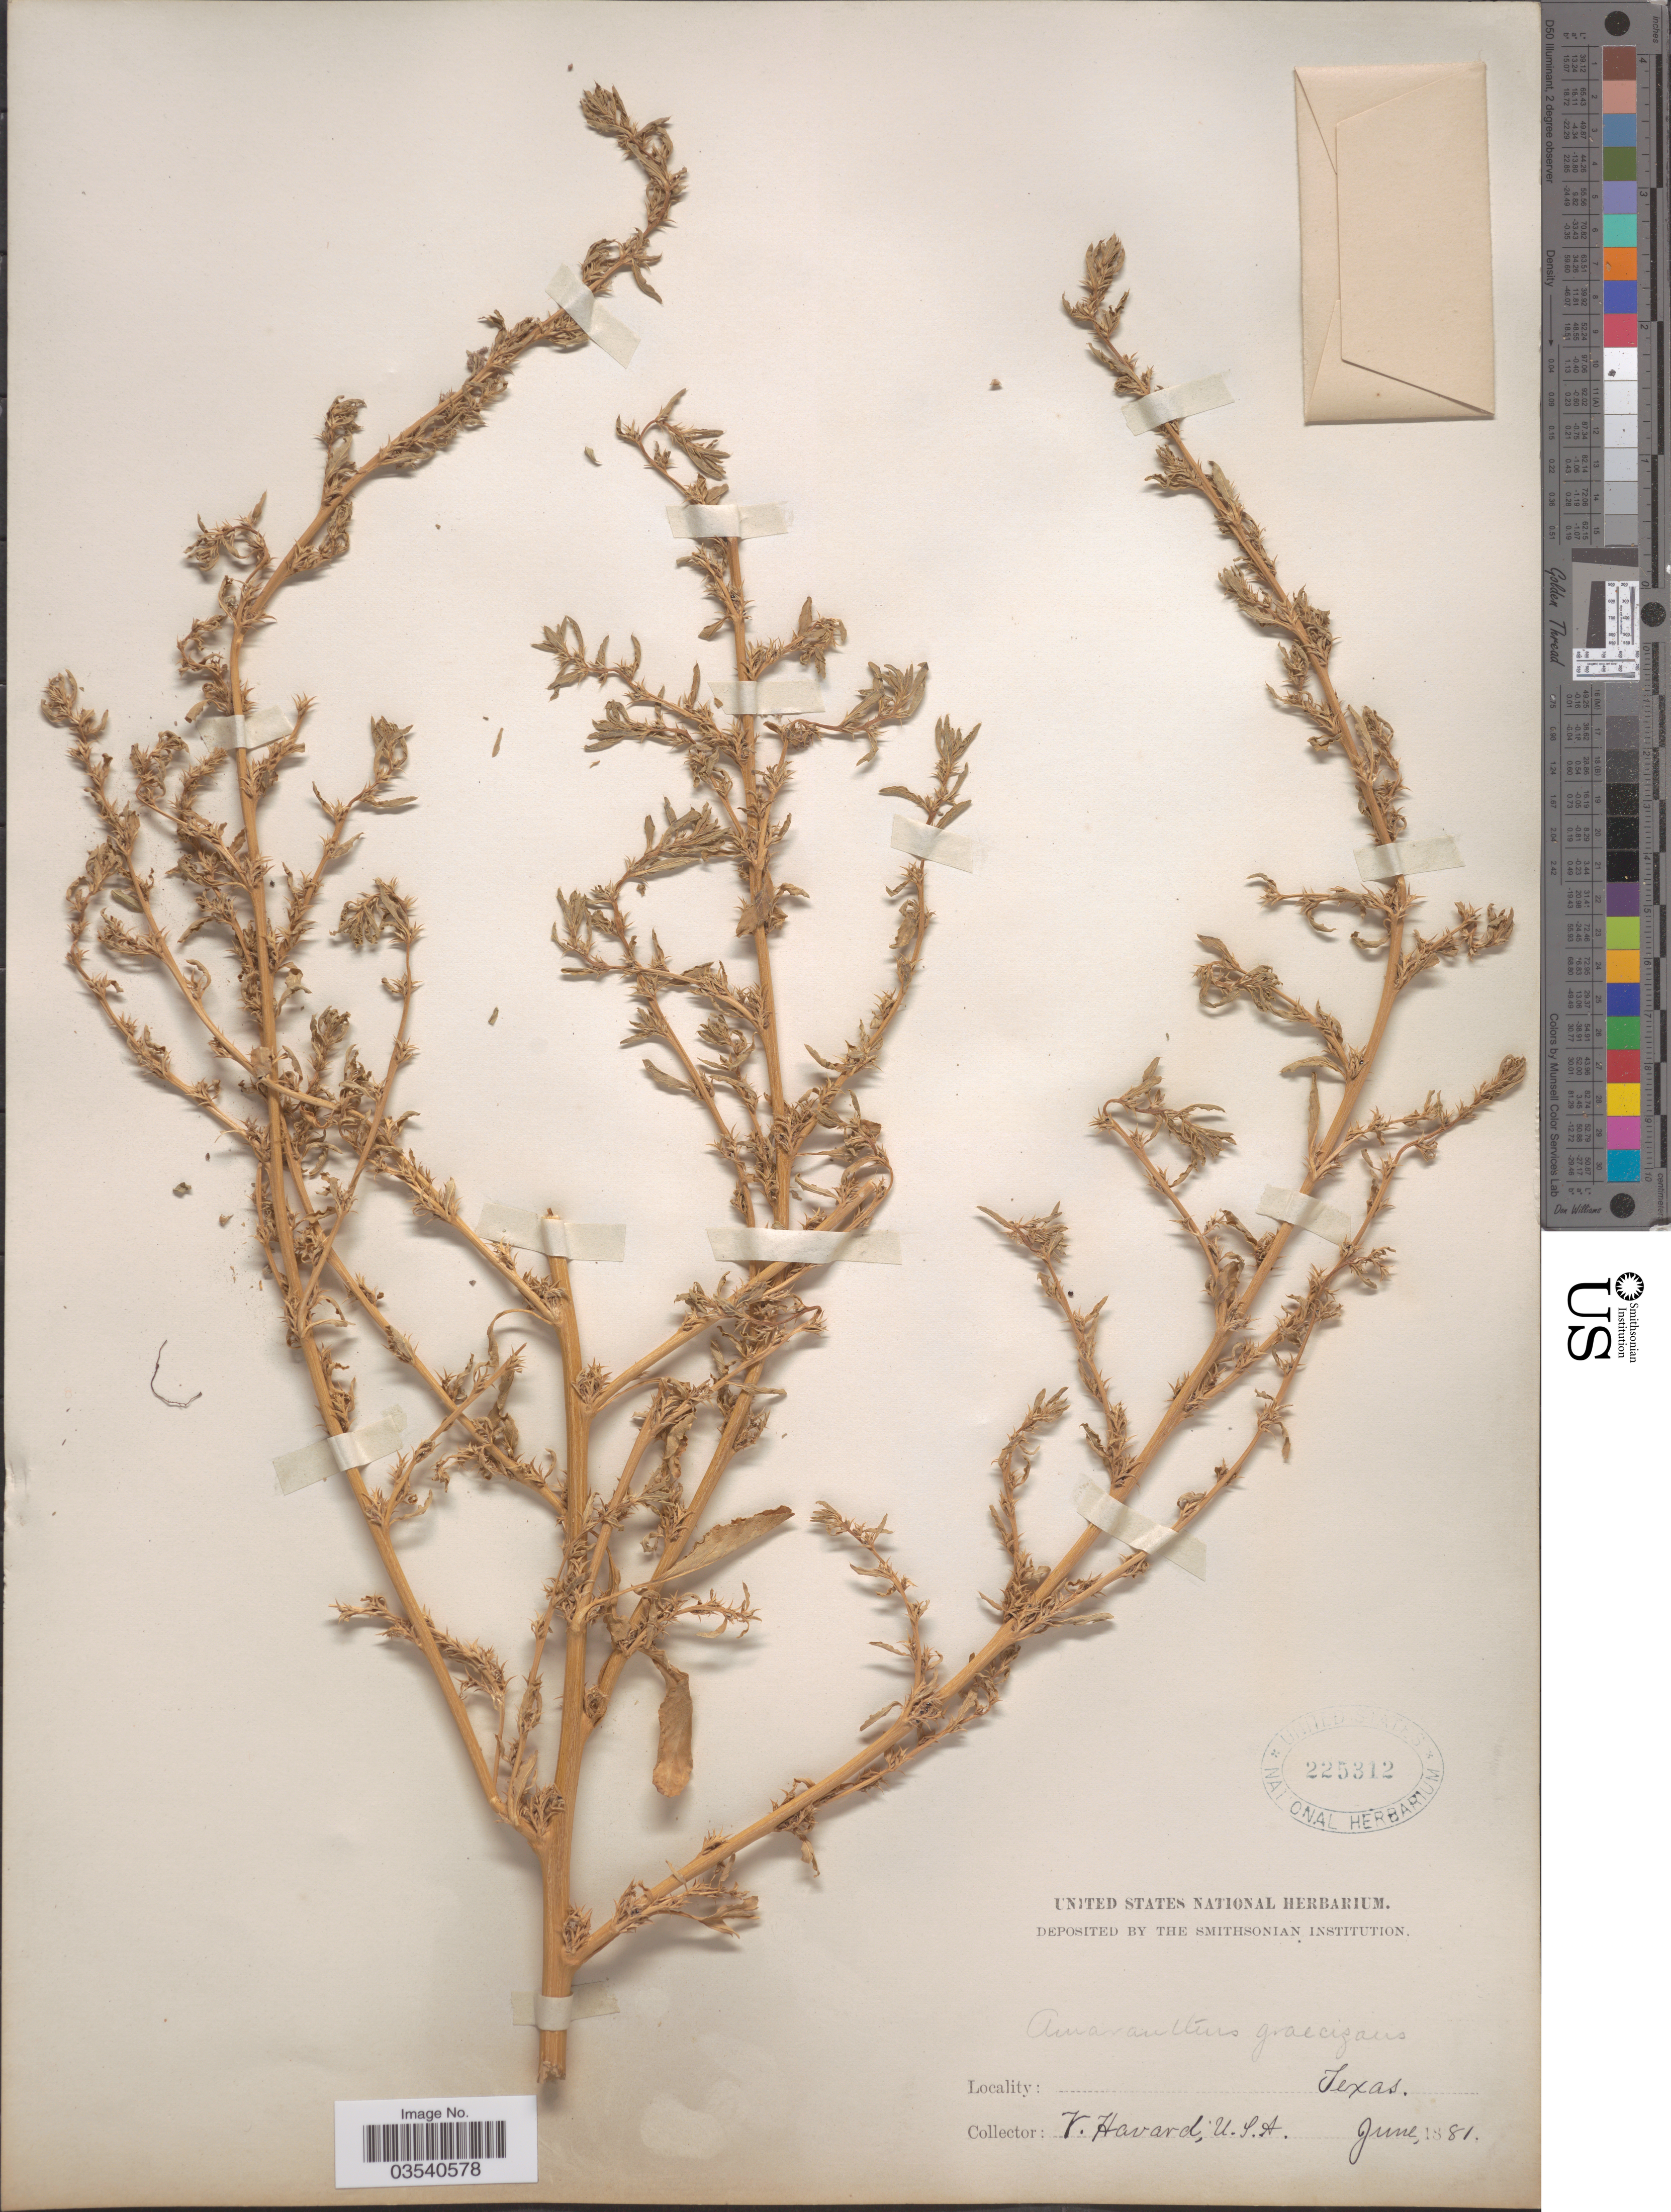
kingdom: Plantae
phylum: Tracheophyta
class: Magnoliopsida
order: Caryophyllales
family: Amaranthaceae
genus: Amaranthus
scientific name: Amaranthus graecizans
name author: L.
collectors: V. Havard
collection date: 1881-06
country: United States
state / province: Texas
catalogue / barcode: US 225312